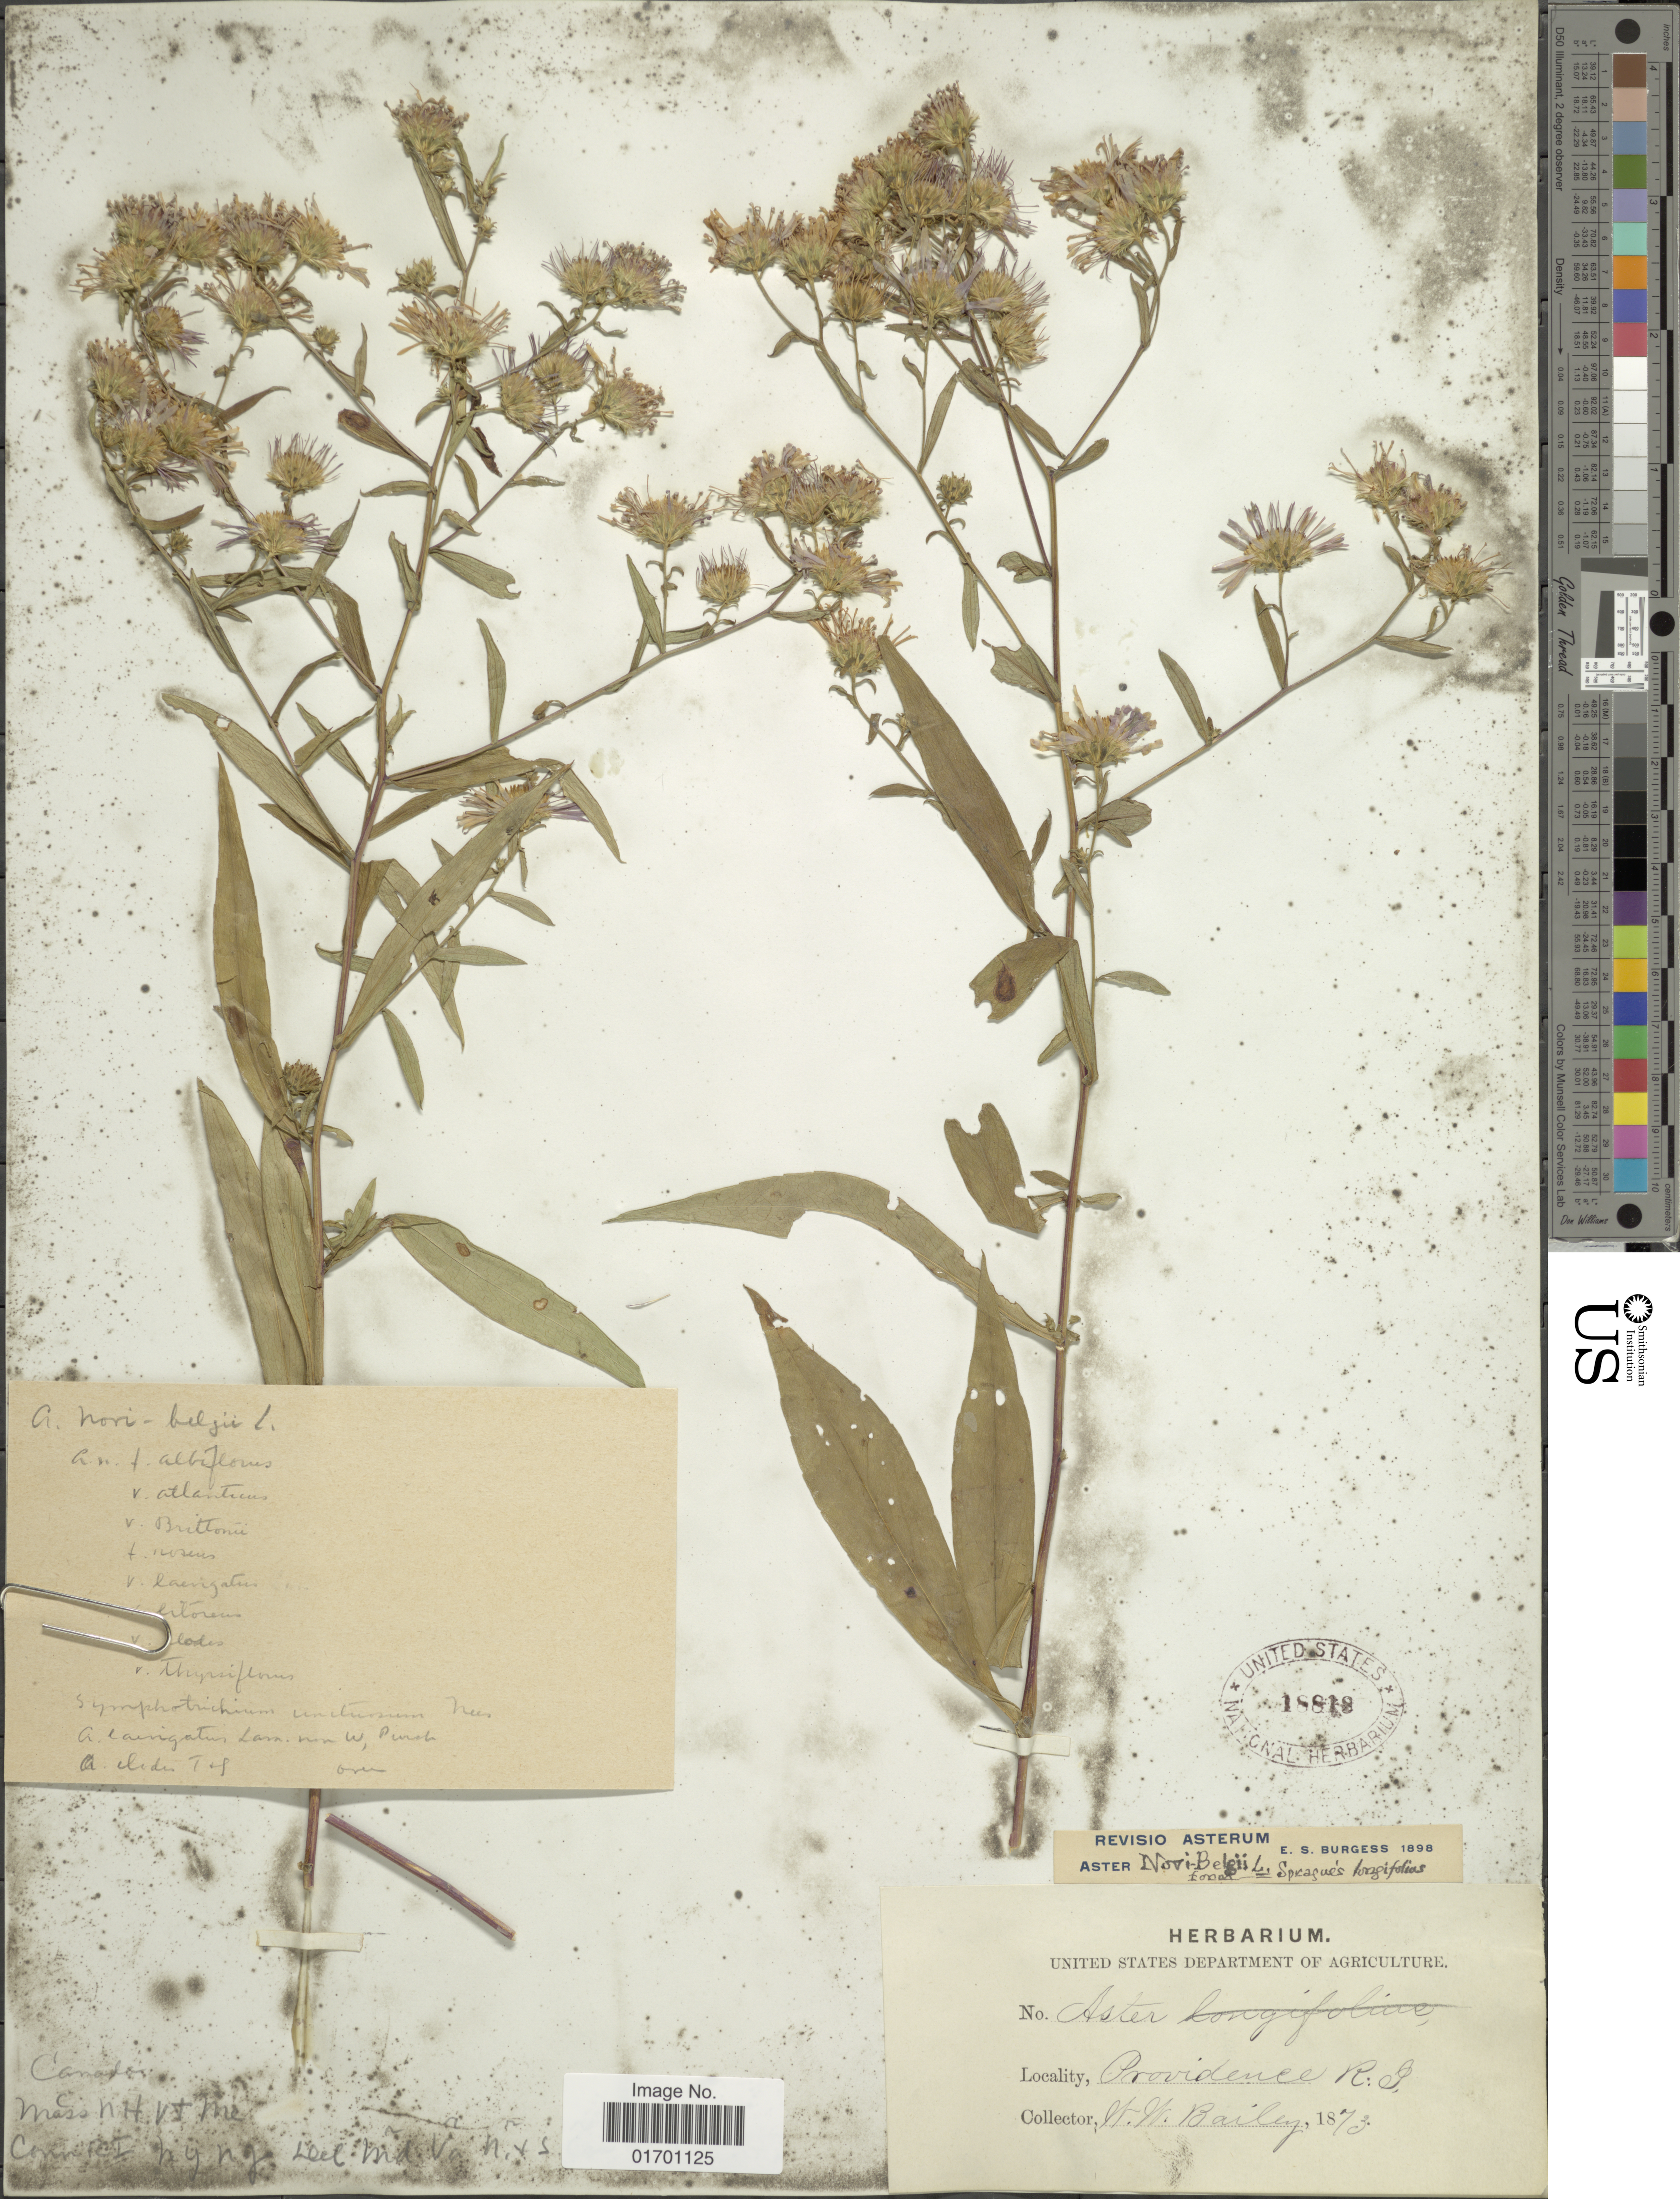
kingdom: Plantae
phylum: Tracheophyta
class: Magnoliopsida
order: Asterales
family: Asteraceae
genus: Symphyotrichum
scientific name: Symphyotrichum novi-belgii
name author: (L.) G.L. Nesom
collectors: W. W. Bailey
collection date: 1873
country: United States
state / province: Rhode Island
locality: Providence R.I.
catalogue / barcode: US 18818